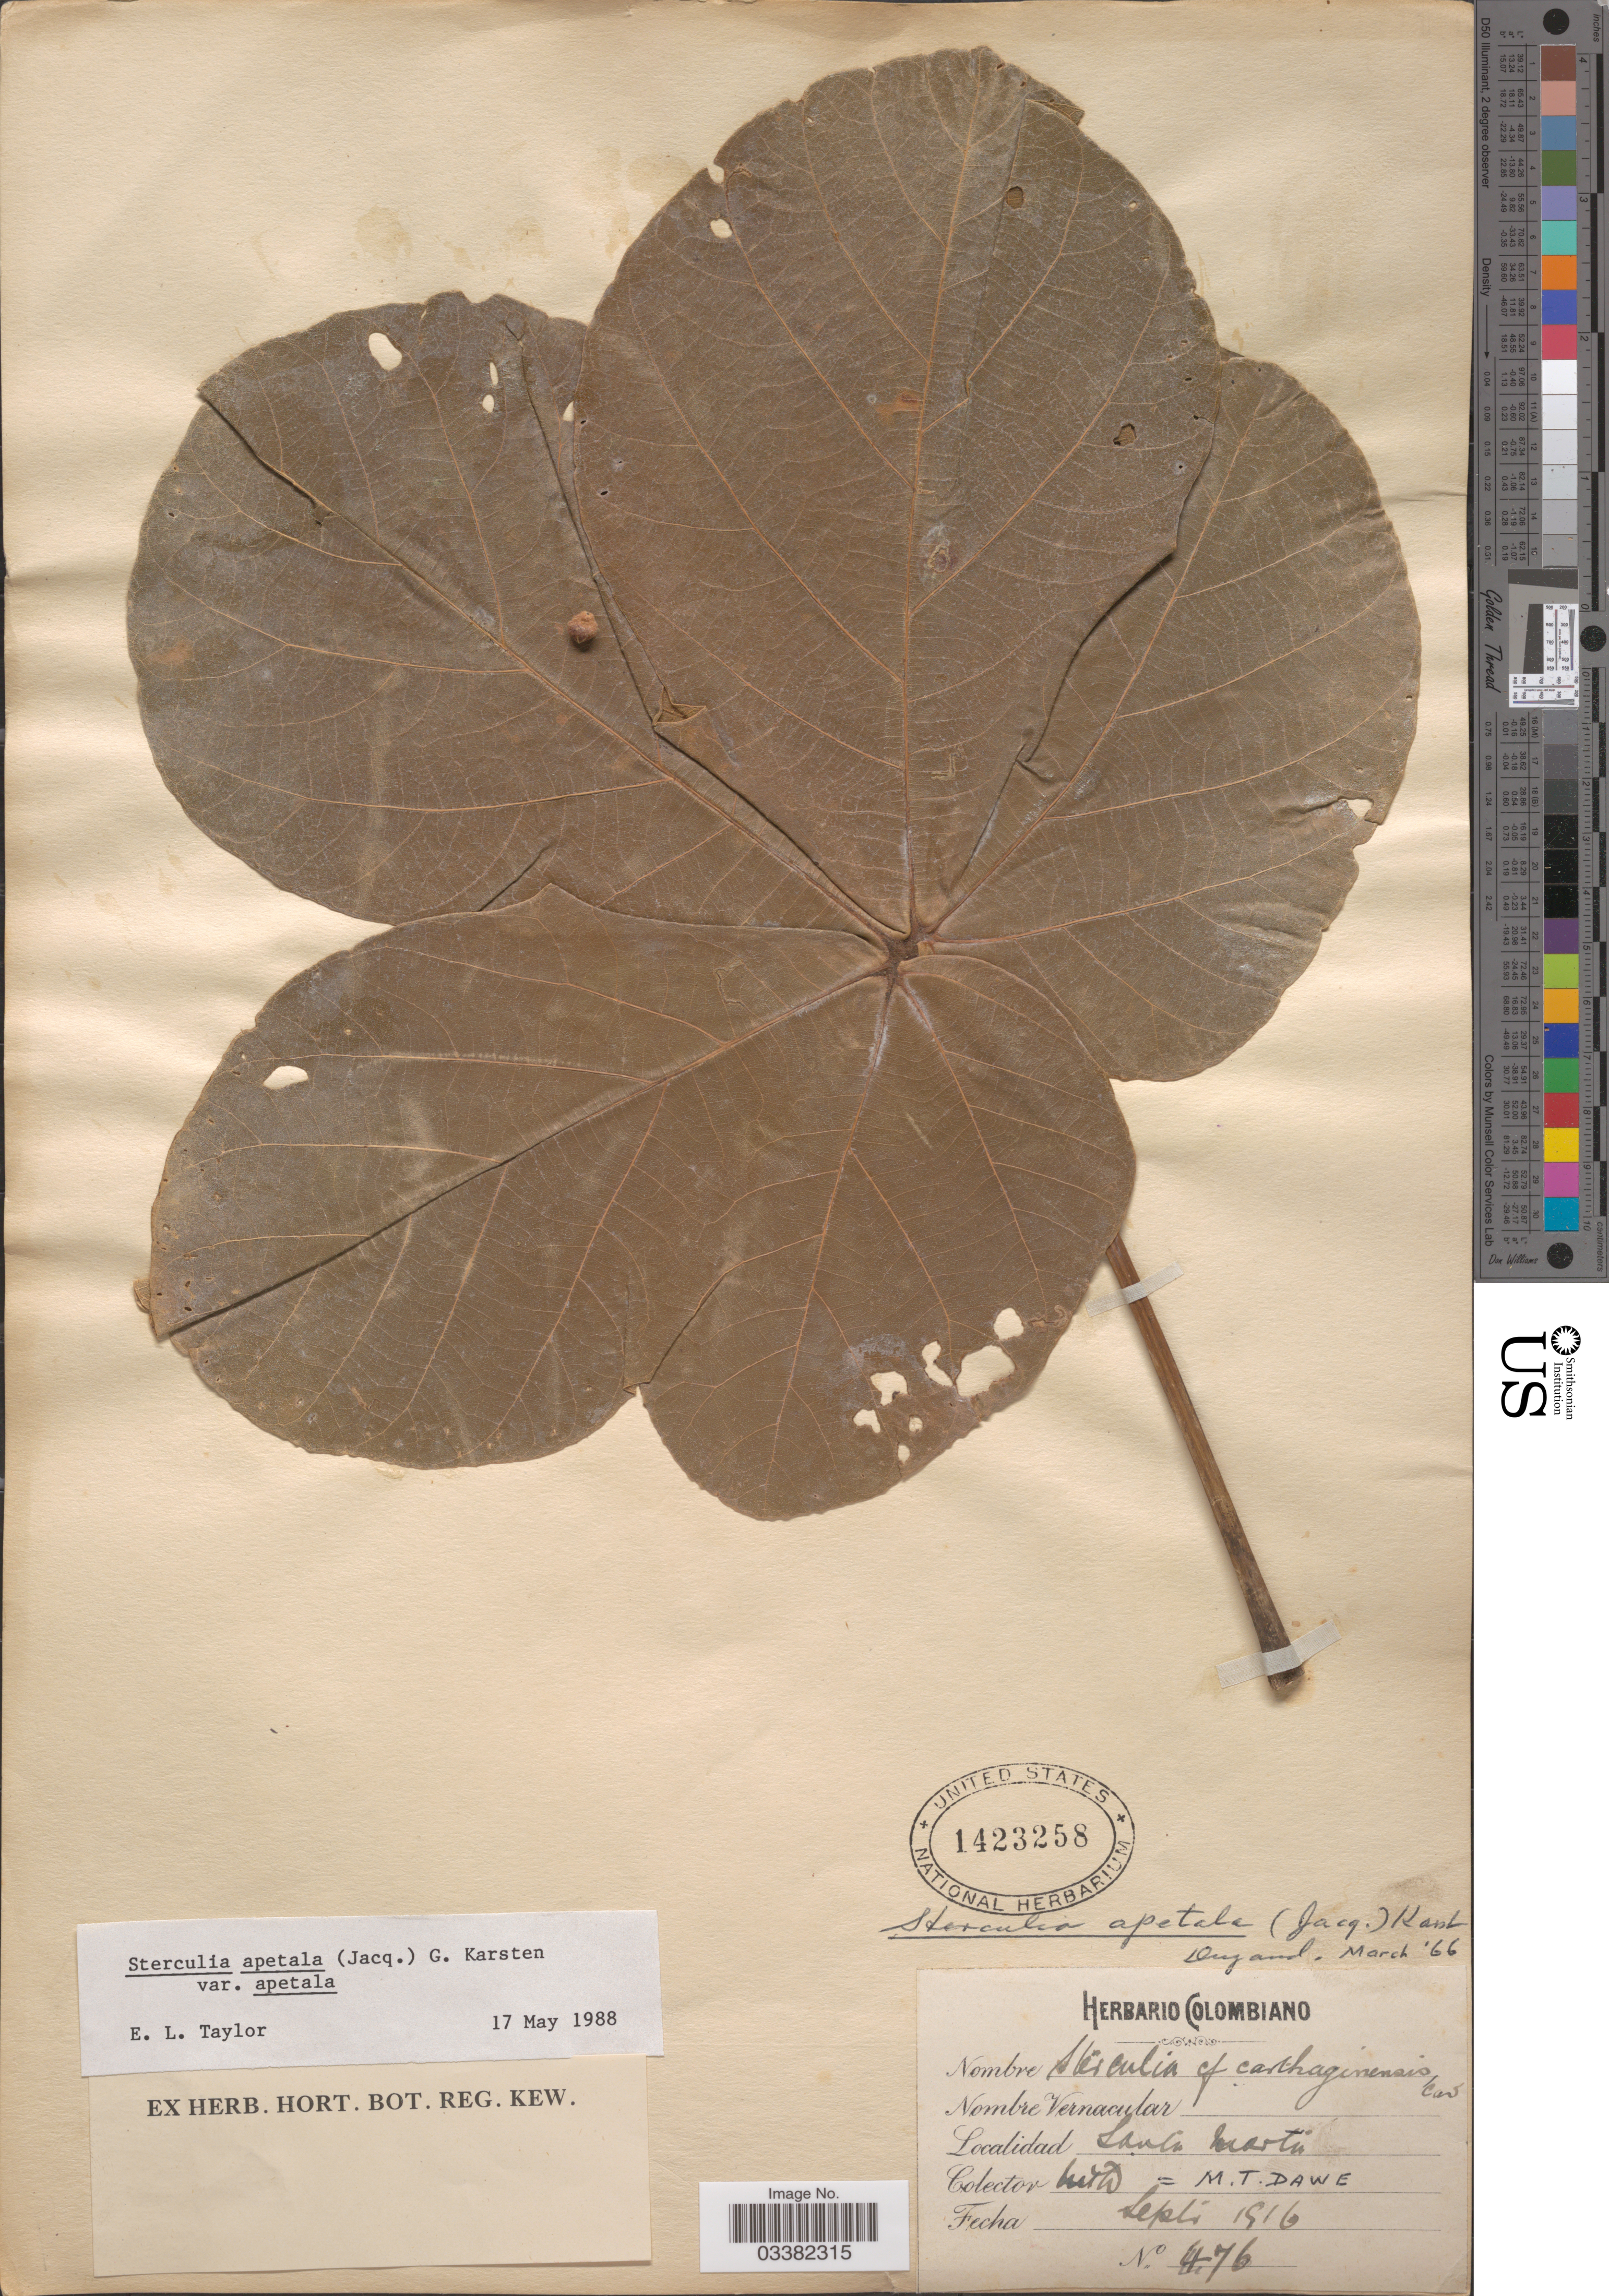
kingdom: Plantae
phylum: Tracheophyta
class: Magnoliopsida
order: Malvales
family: Malvaceae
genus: Sterculia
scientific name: Sterculia apetala var. apetala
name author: (Jacq.) H. Karst.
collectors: M. T. Dawe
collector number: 476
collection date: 1916-09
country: Colombia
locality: Santa Marta.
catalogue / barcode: US 1423258